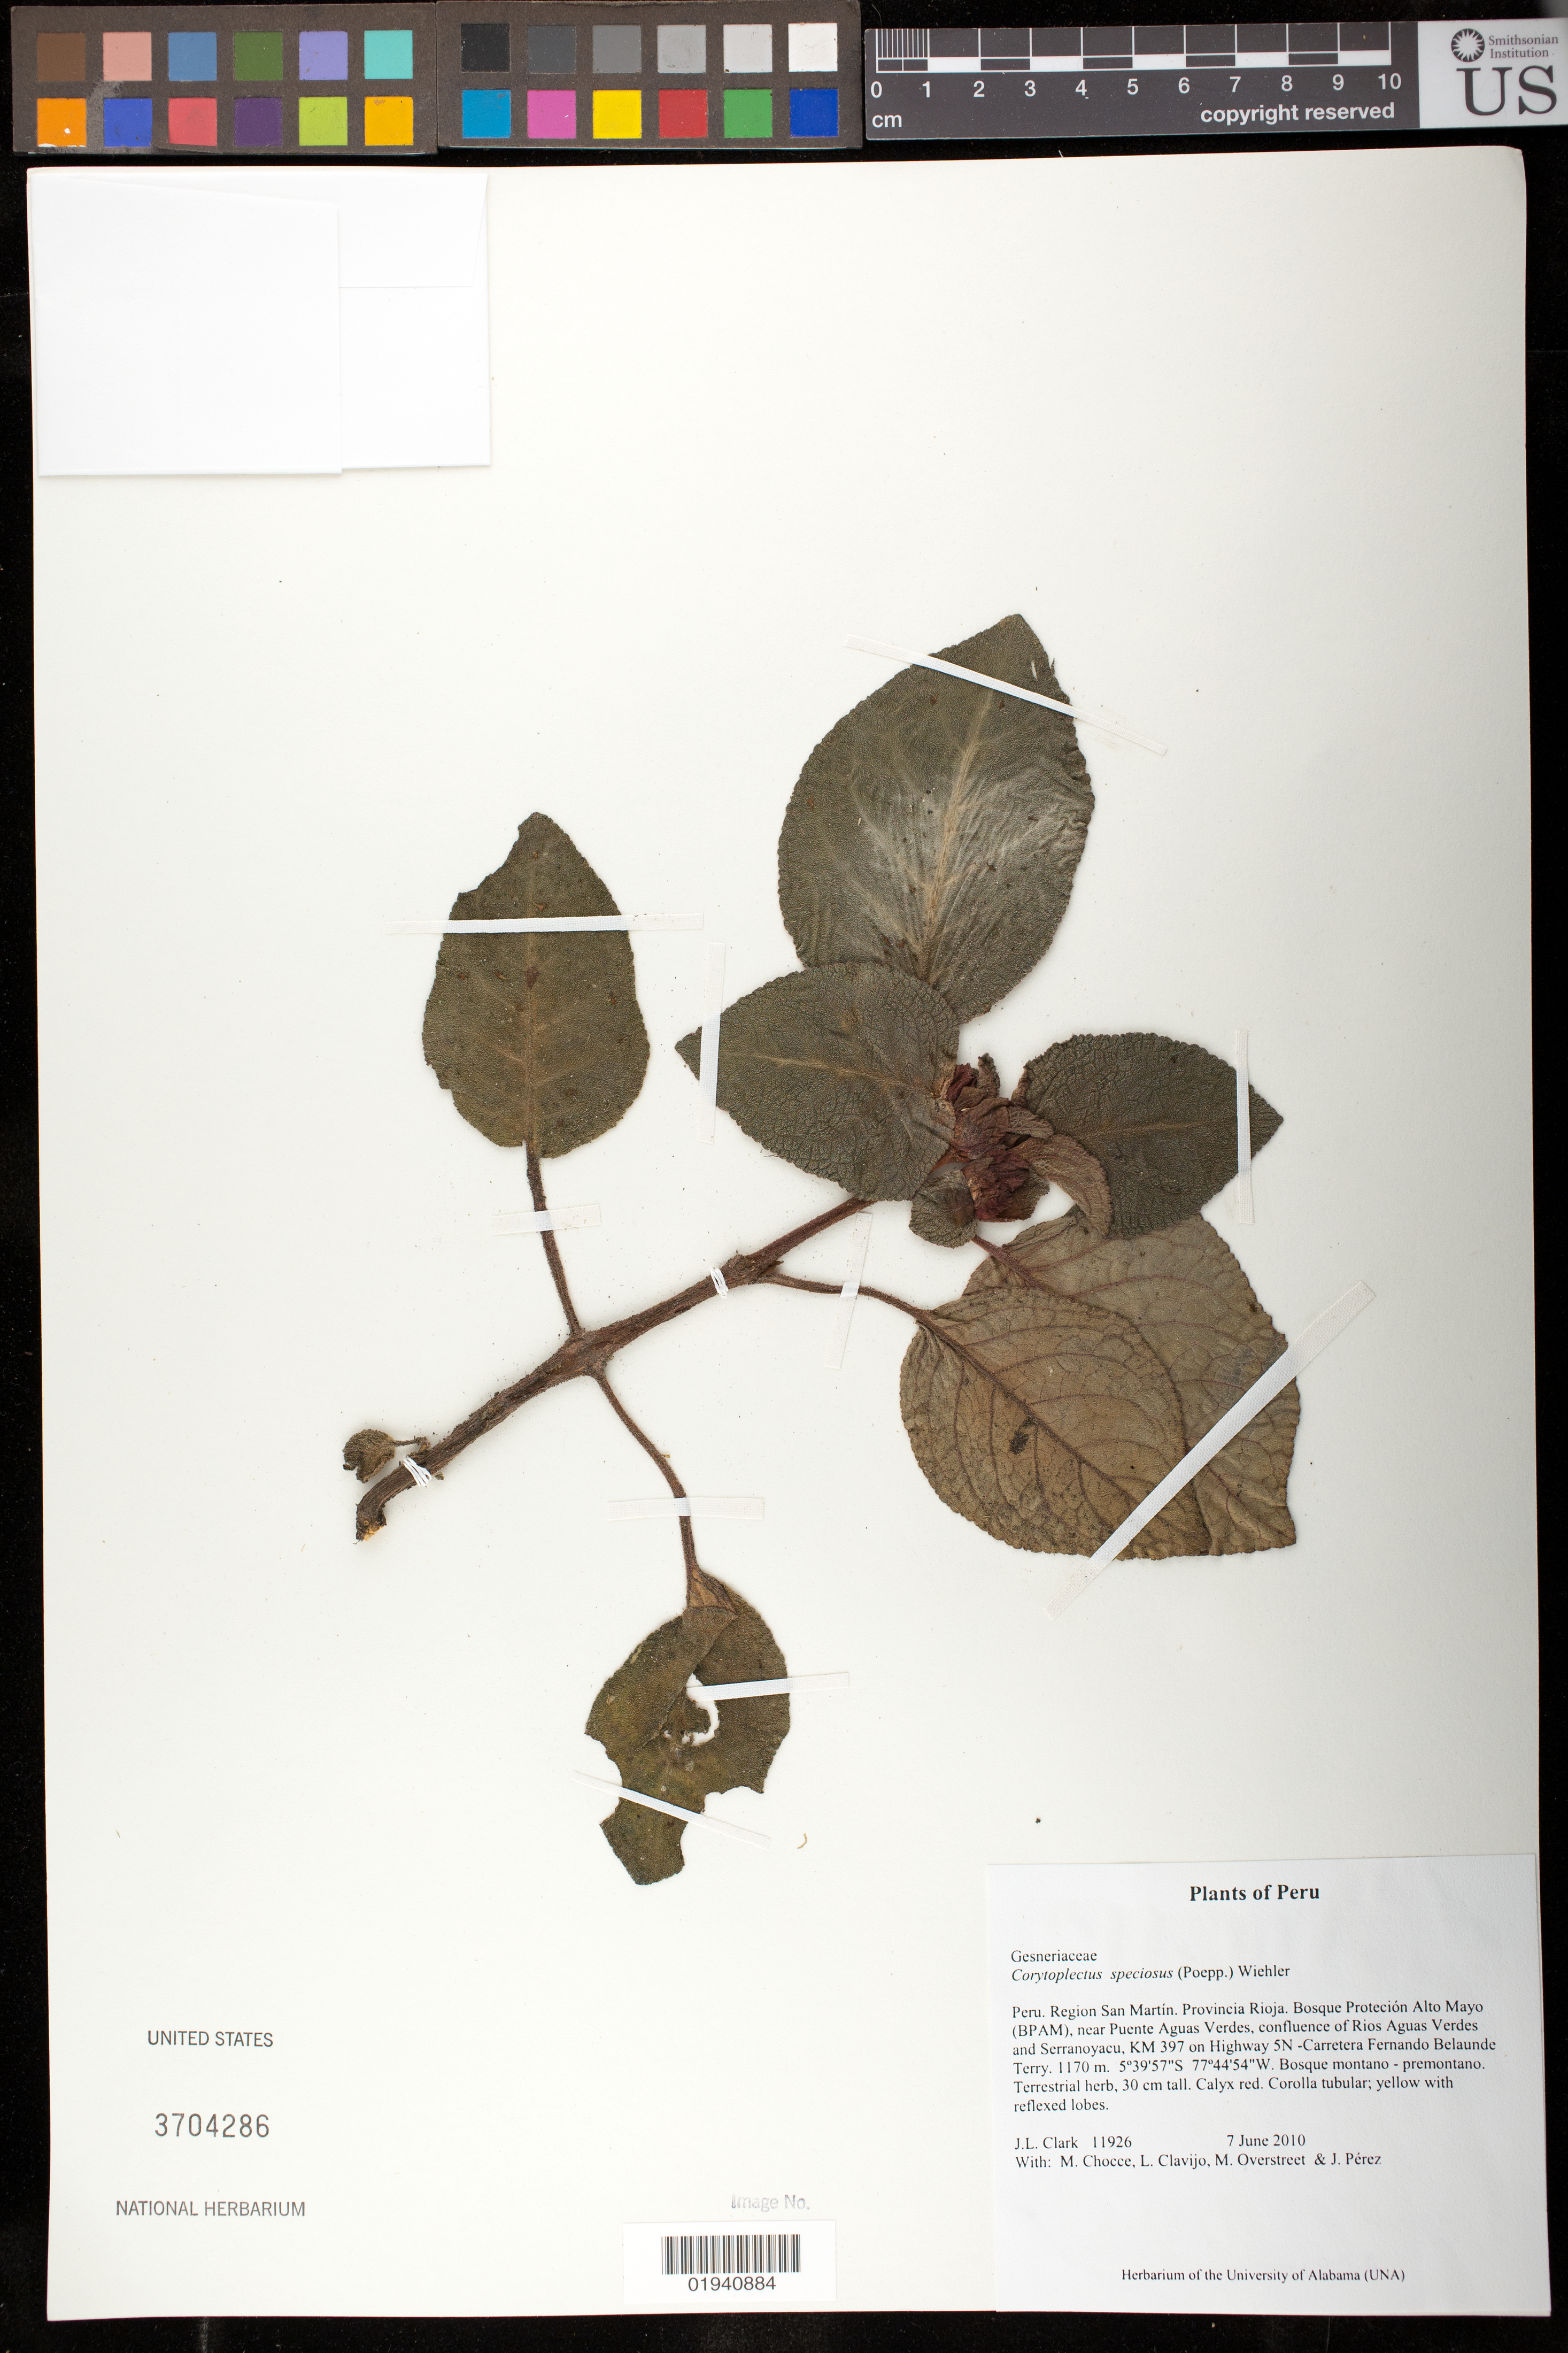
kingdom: Plantae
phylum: Tracheophyta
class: Magnoliopsida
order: Lamiales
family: Gesneriaceae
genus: Corytoplectus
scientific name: Corytoplectus speciosus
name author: (Poepp.) Wiehler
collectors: J. L. Clark, M. Chocce, L. Clavijo, M. Overstreet & J. Perez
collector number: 11926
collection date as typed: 07 Jun 2010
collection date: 2010-06-07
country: Peru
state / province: San Martín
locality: Provincia Rioja. Bosque Protecion Alto Mayo (BPAM), near Puente Aguas Verdes, confluence of Rios Aguas Verdes and Serranoyacu, KM 397 on Highway 5N-Carretera Fernando Belaunde Terry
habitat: Bosque montano- premontano.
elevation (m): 1170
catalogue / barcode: US 3704286